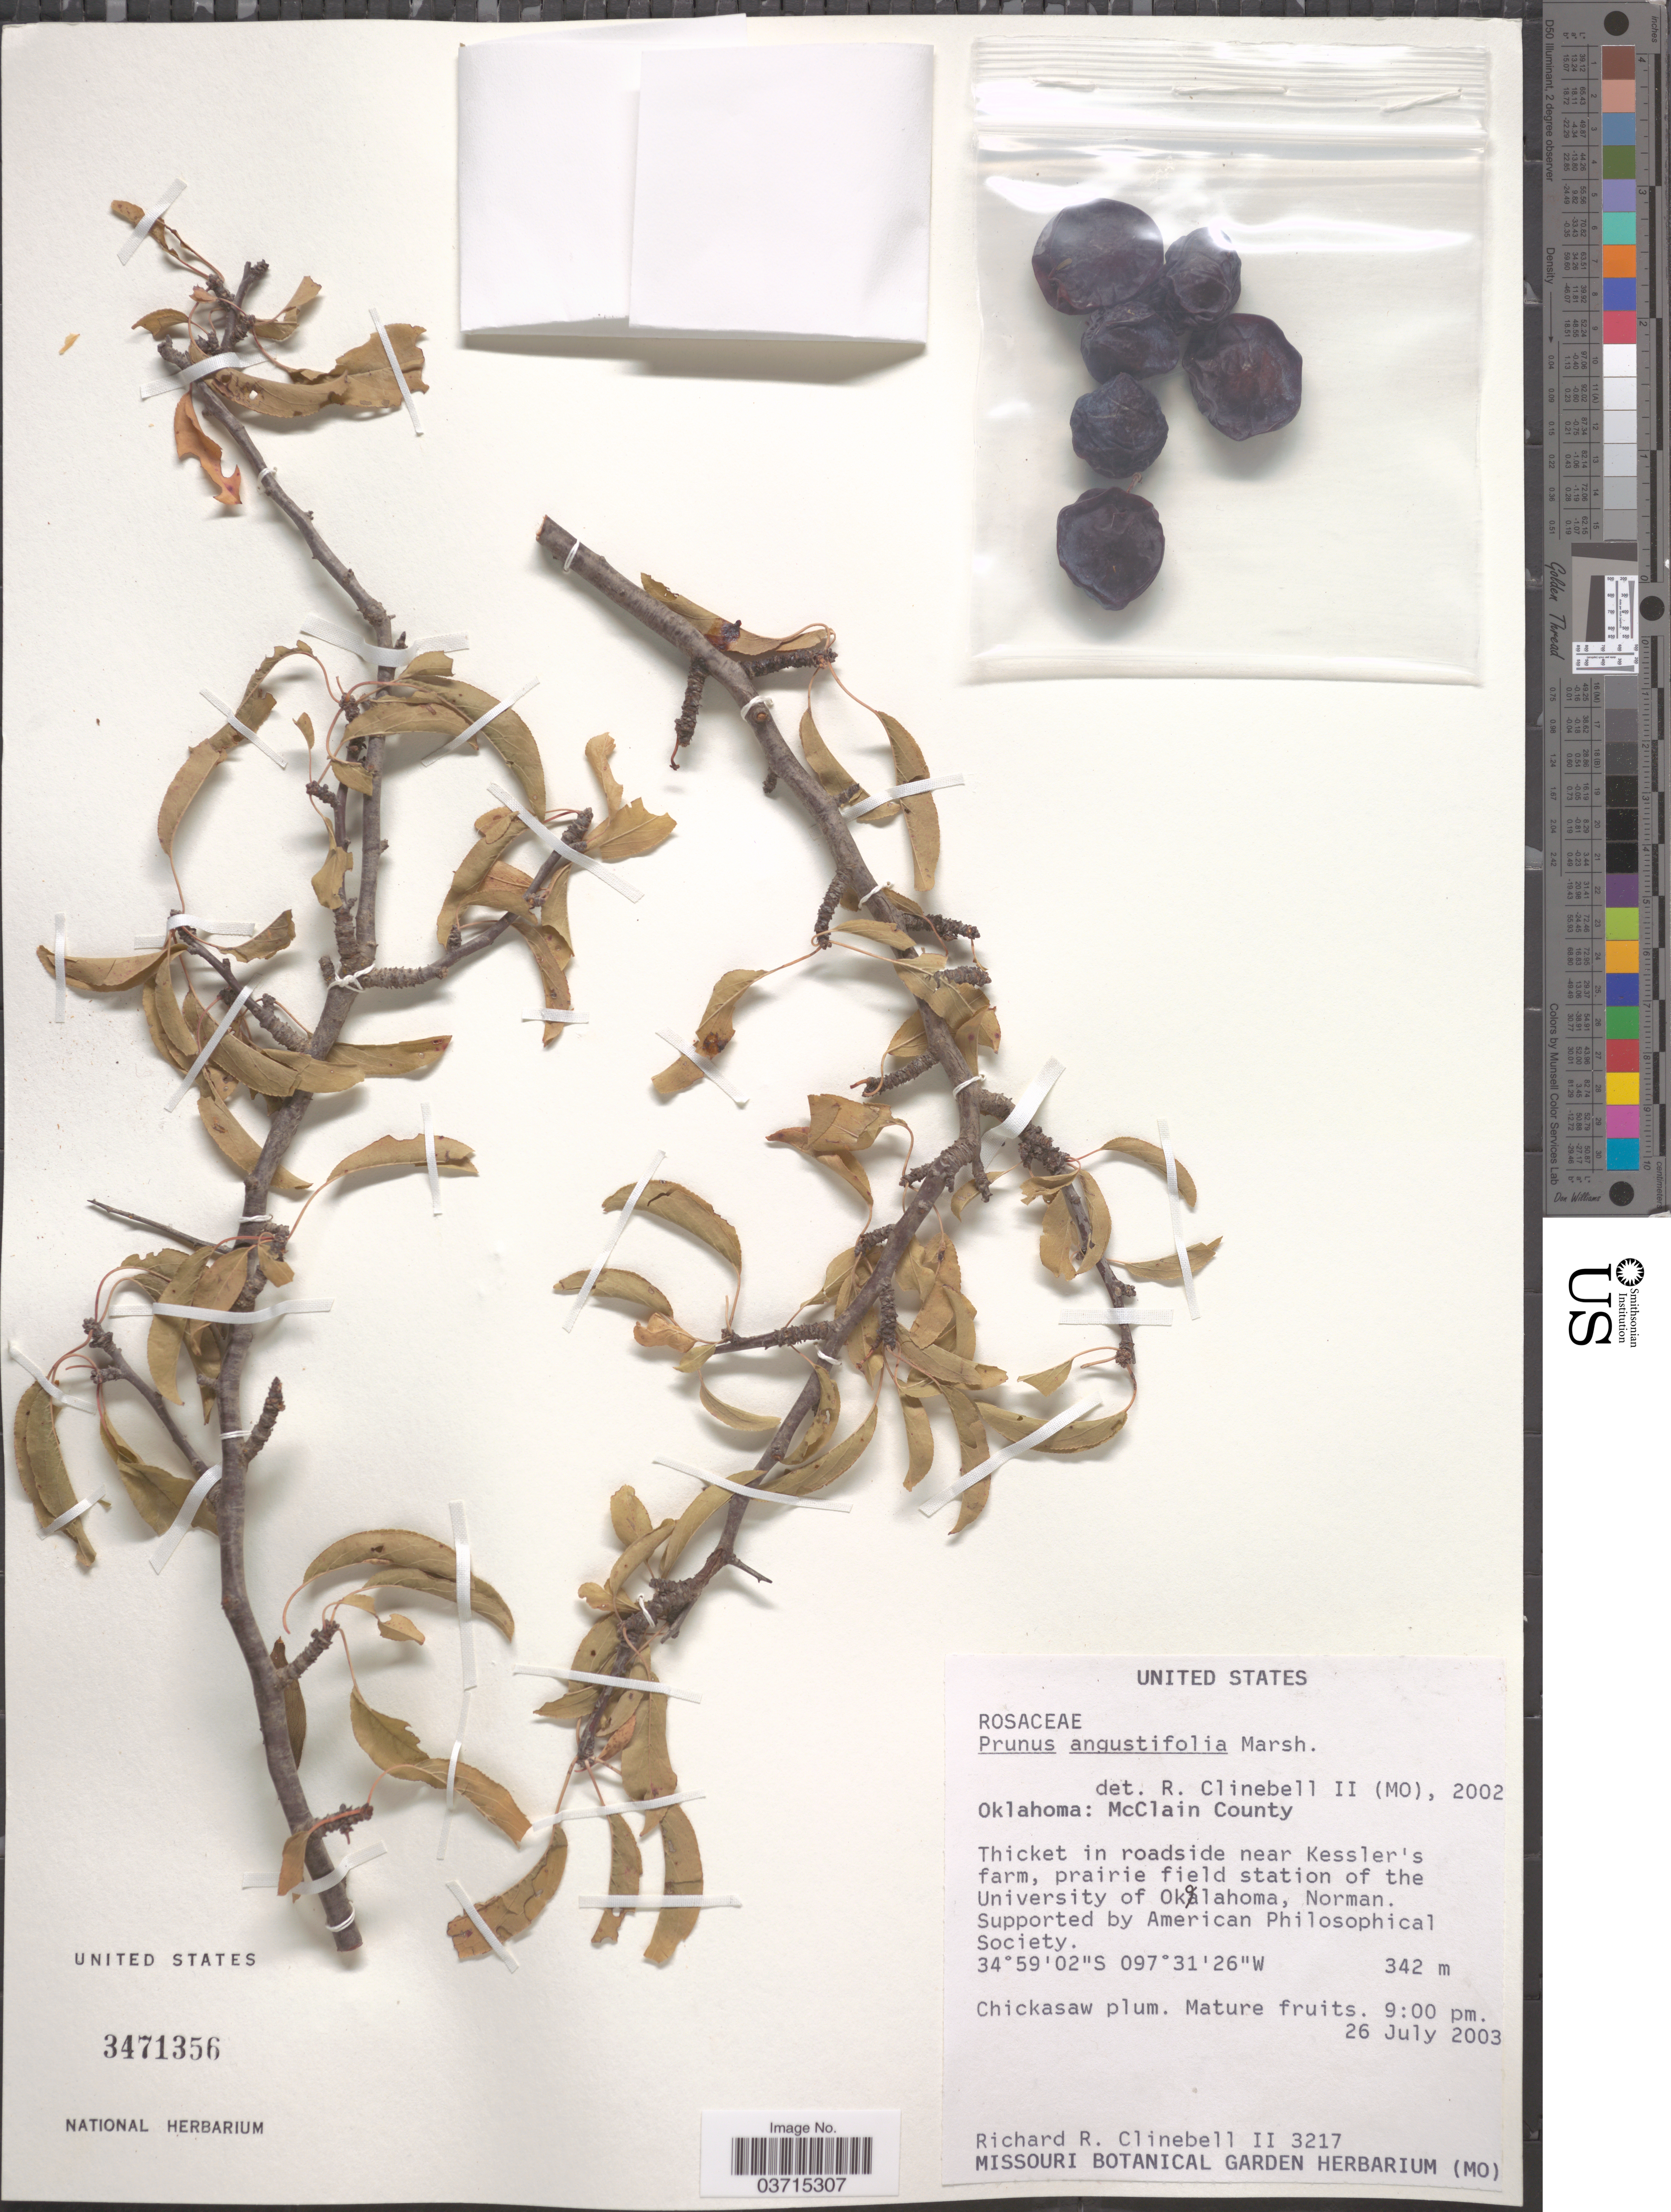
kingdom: Plantae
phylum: Tracheophyta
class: Magnoliopsida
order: Rosales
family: Rosaceae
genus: Prunus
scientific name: Prunus angustifolia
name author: Marshall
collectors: R. Clinebell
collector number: II3217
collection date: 2003-07-26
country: United States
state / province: Oklahoma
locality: McClain County. Near Kessler's farm, prairie field station of the University of Oklahoma, Norman.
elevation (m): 342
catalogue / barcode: US 3471356